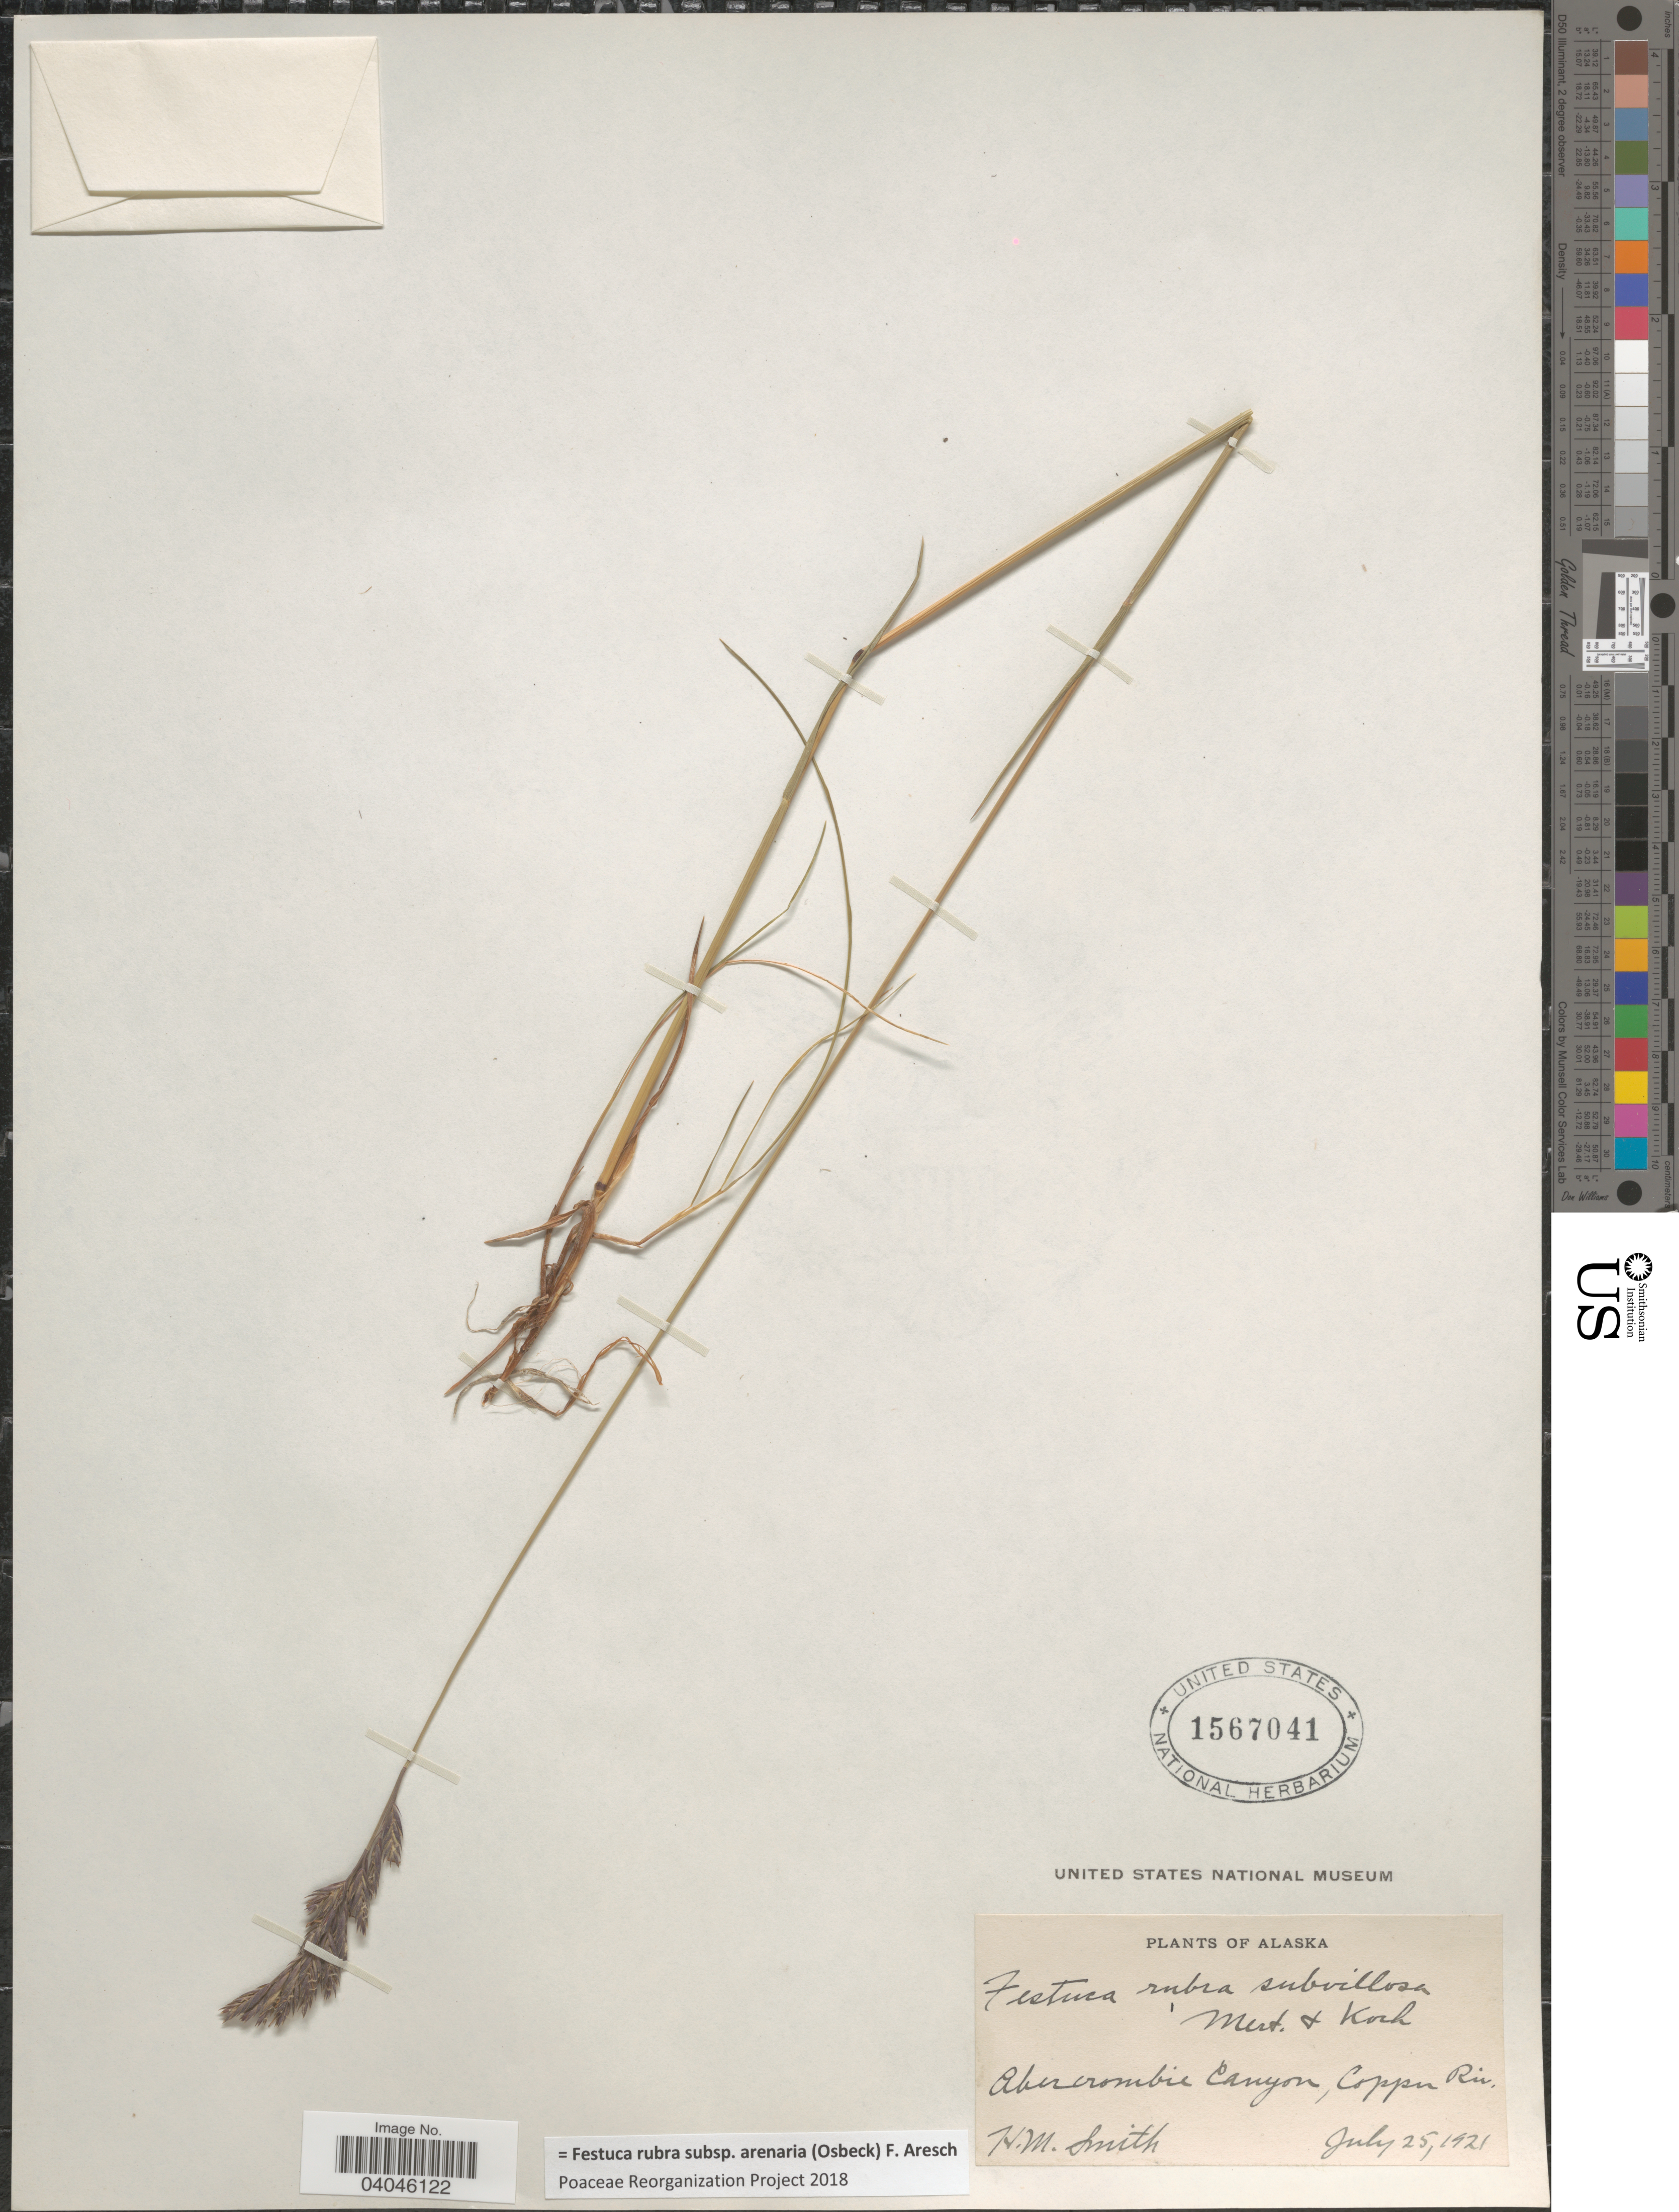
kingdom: Plantae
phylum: Tracheophyta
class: Liliopsida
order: Poales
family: Poaceae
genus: Festuca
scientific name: Festuca rubra subsp. arenaria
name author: (Osbeck) F. Aresch.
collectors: H. M. Smith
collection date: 1921-07-25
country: United States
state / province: Alaska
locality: Abercrombie Canyon, Copper Riv.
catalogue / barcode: US 1567041